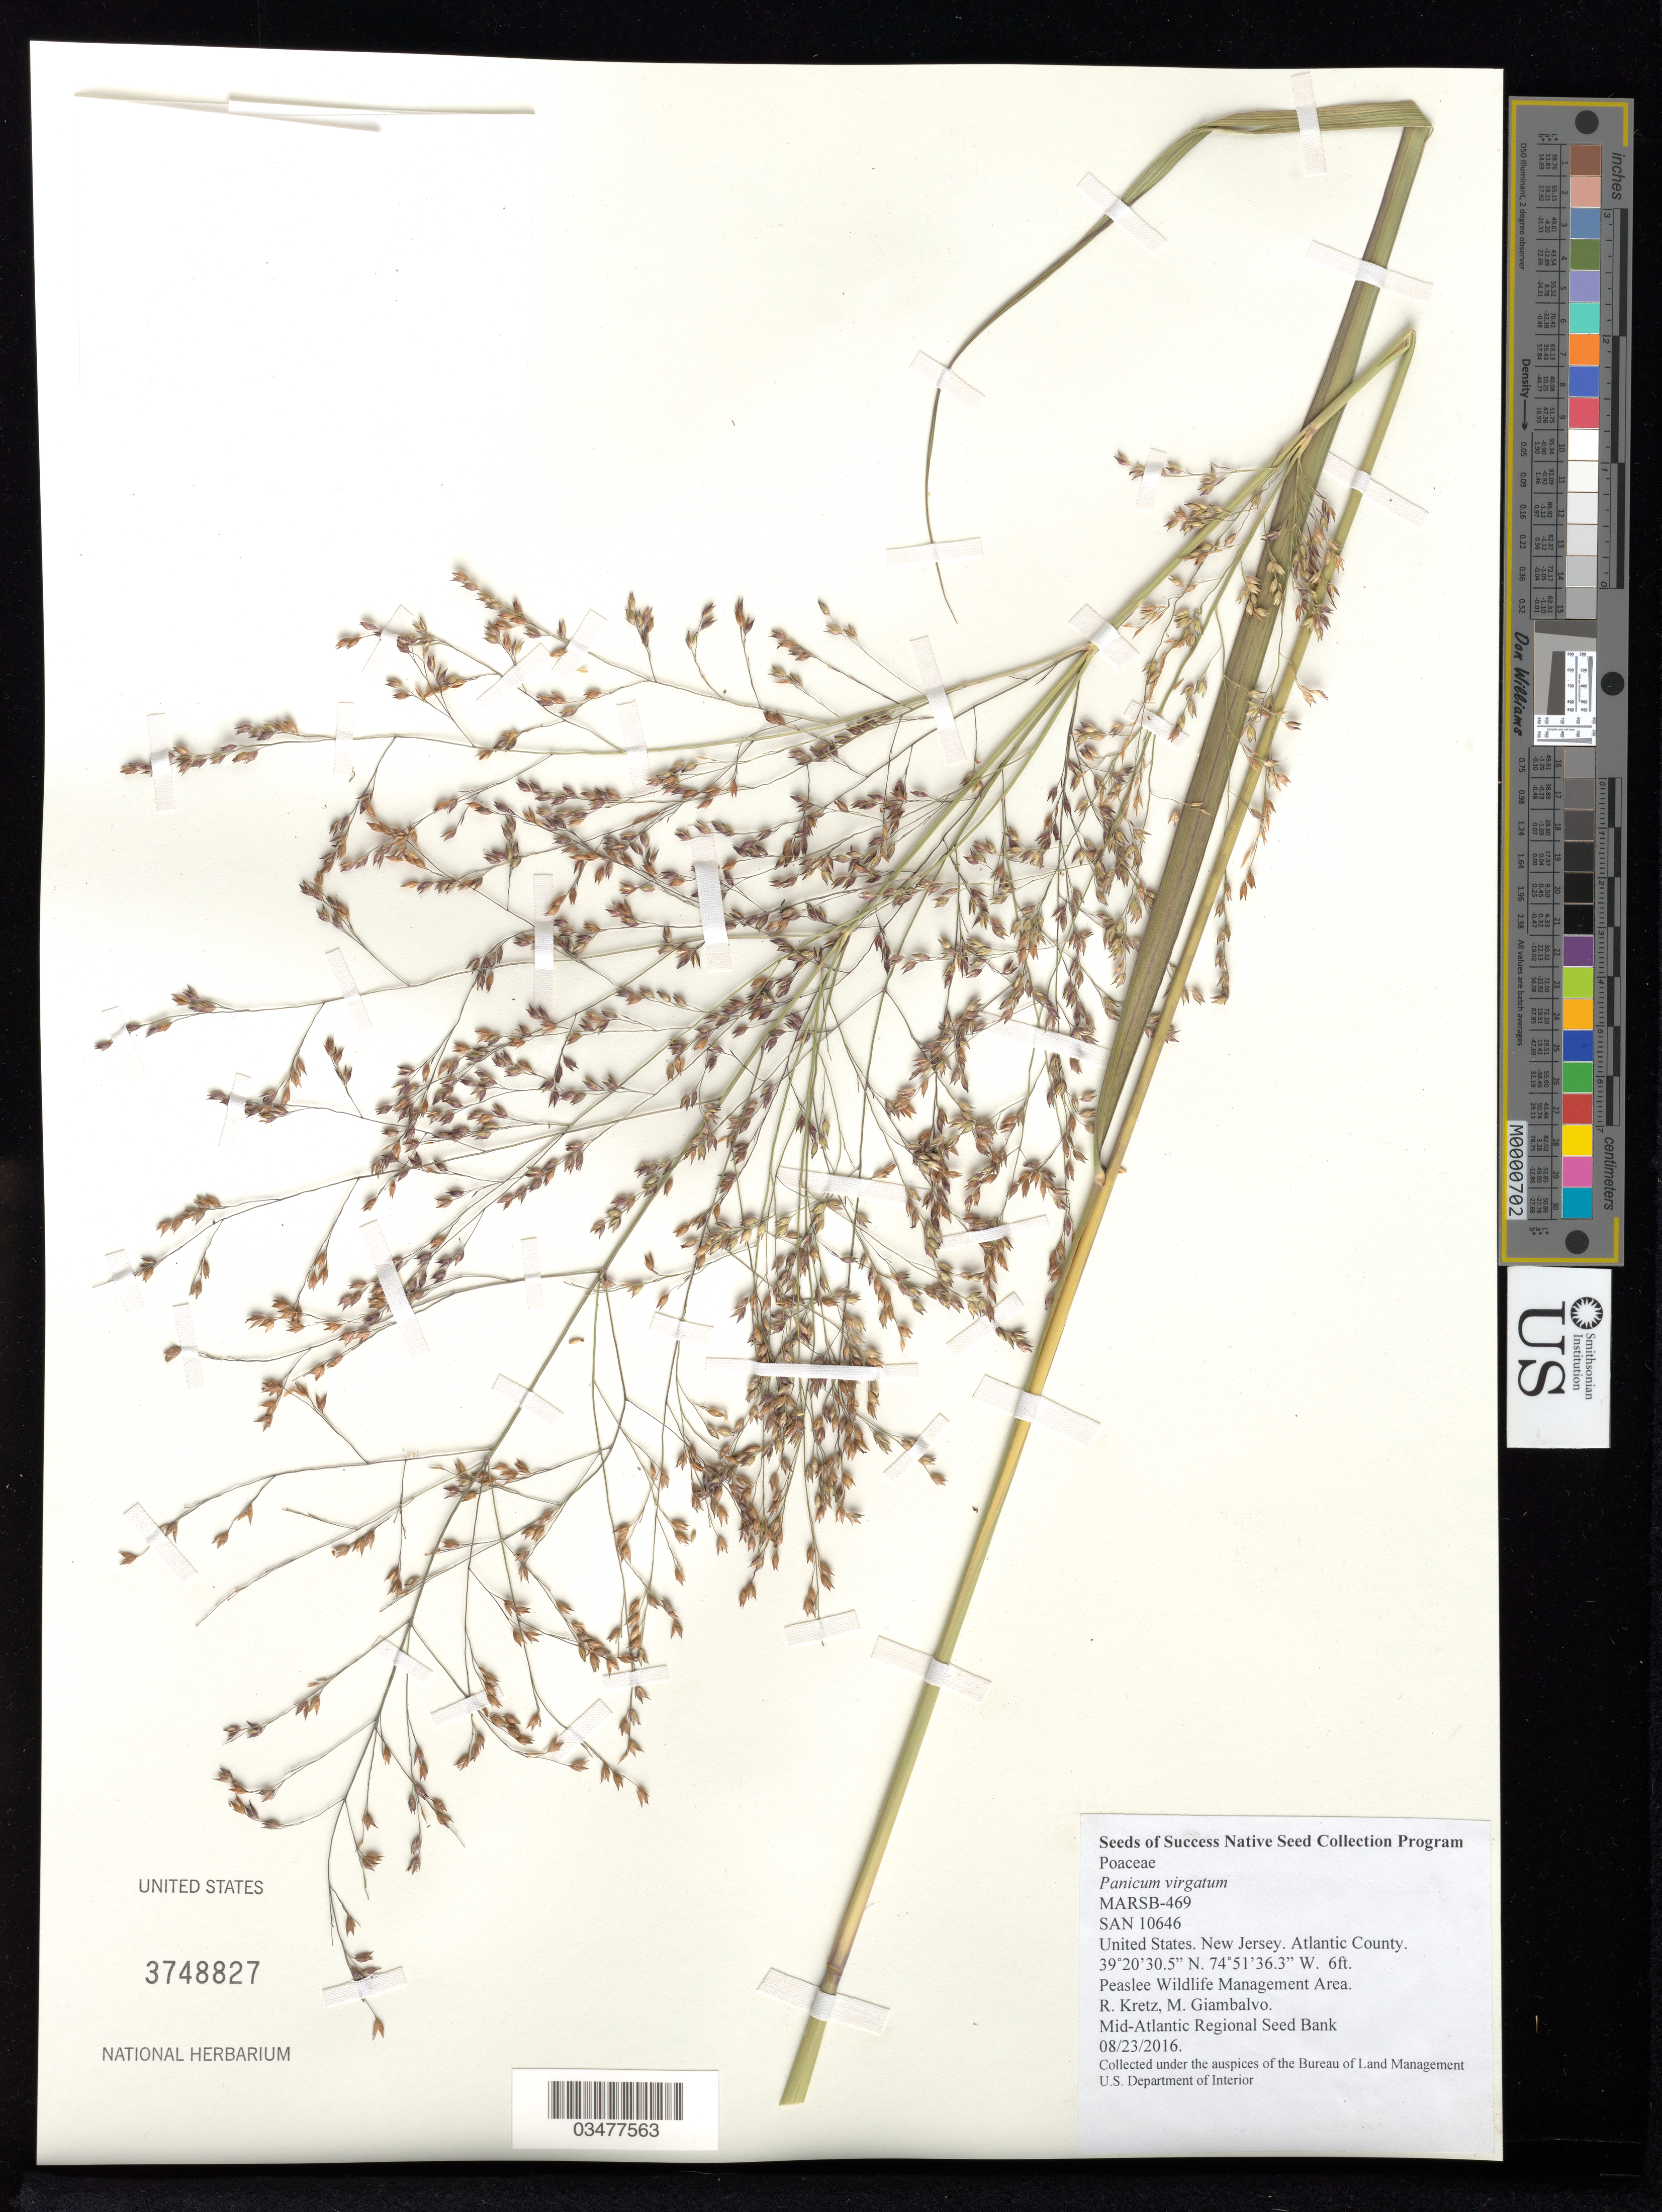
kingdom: Plantae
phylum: Tracheophyta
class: Liliopsida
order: Poales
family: Poaceae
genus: Panicum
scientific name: Panicum virgatum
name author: L.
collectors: R. Kretz & M. Giambalvo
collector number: MARSB-469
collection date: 2016-08-23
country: United States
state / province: New Jersey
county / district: Atlantic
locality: Peaslee Wildlife Management Area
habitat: meadow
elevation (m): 2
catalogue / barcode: US 3748827